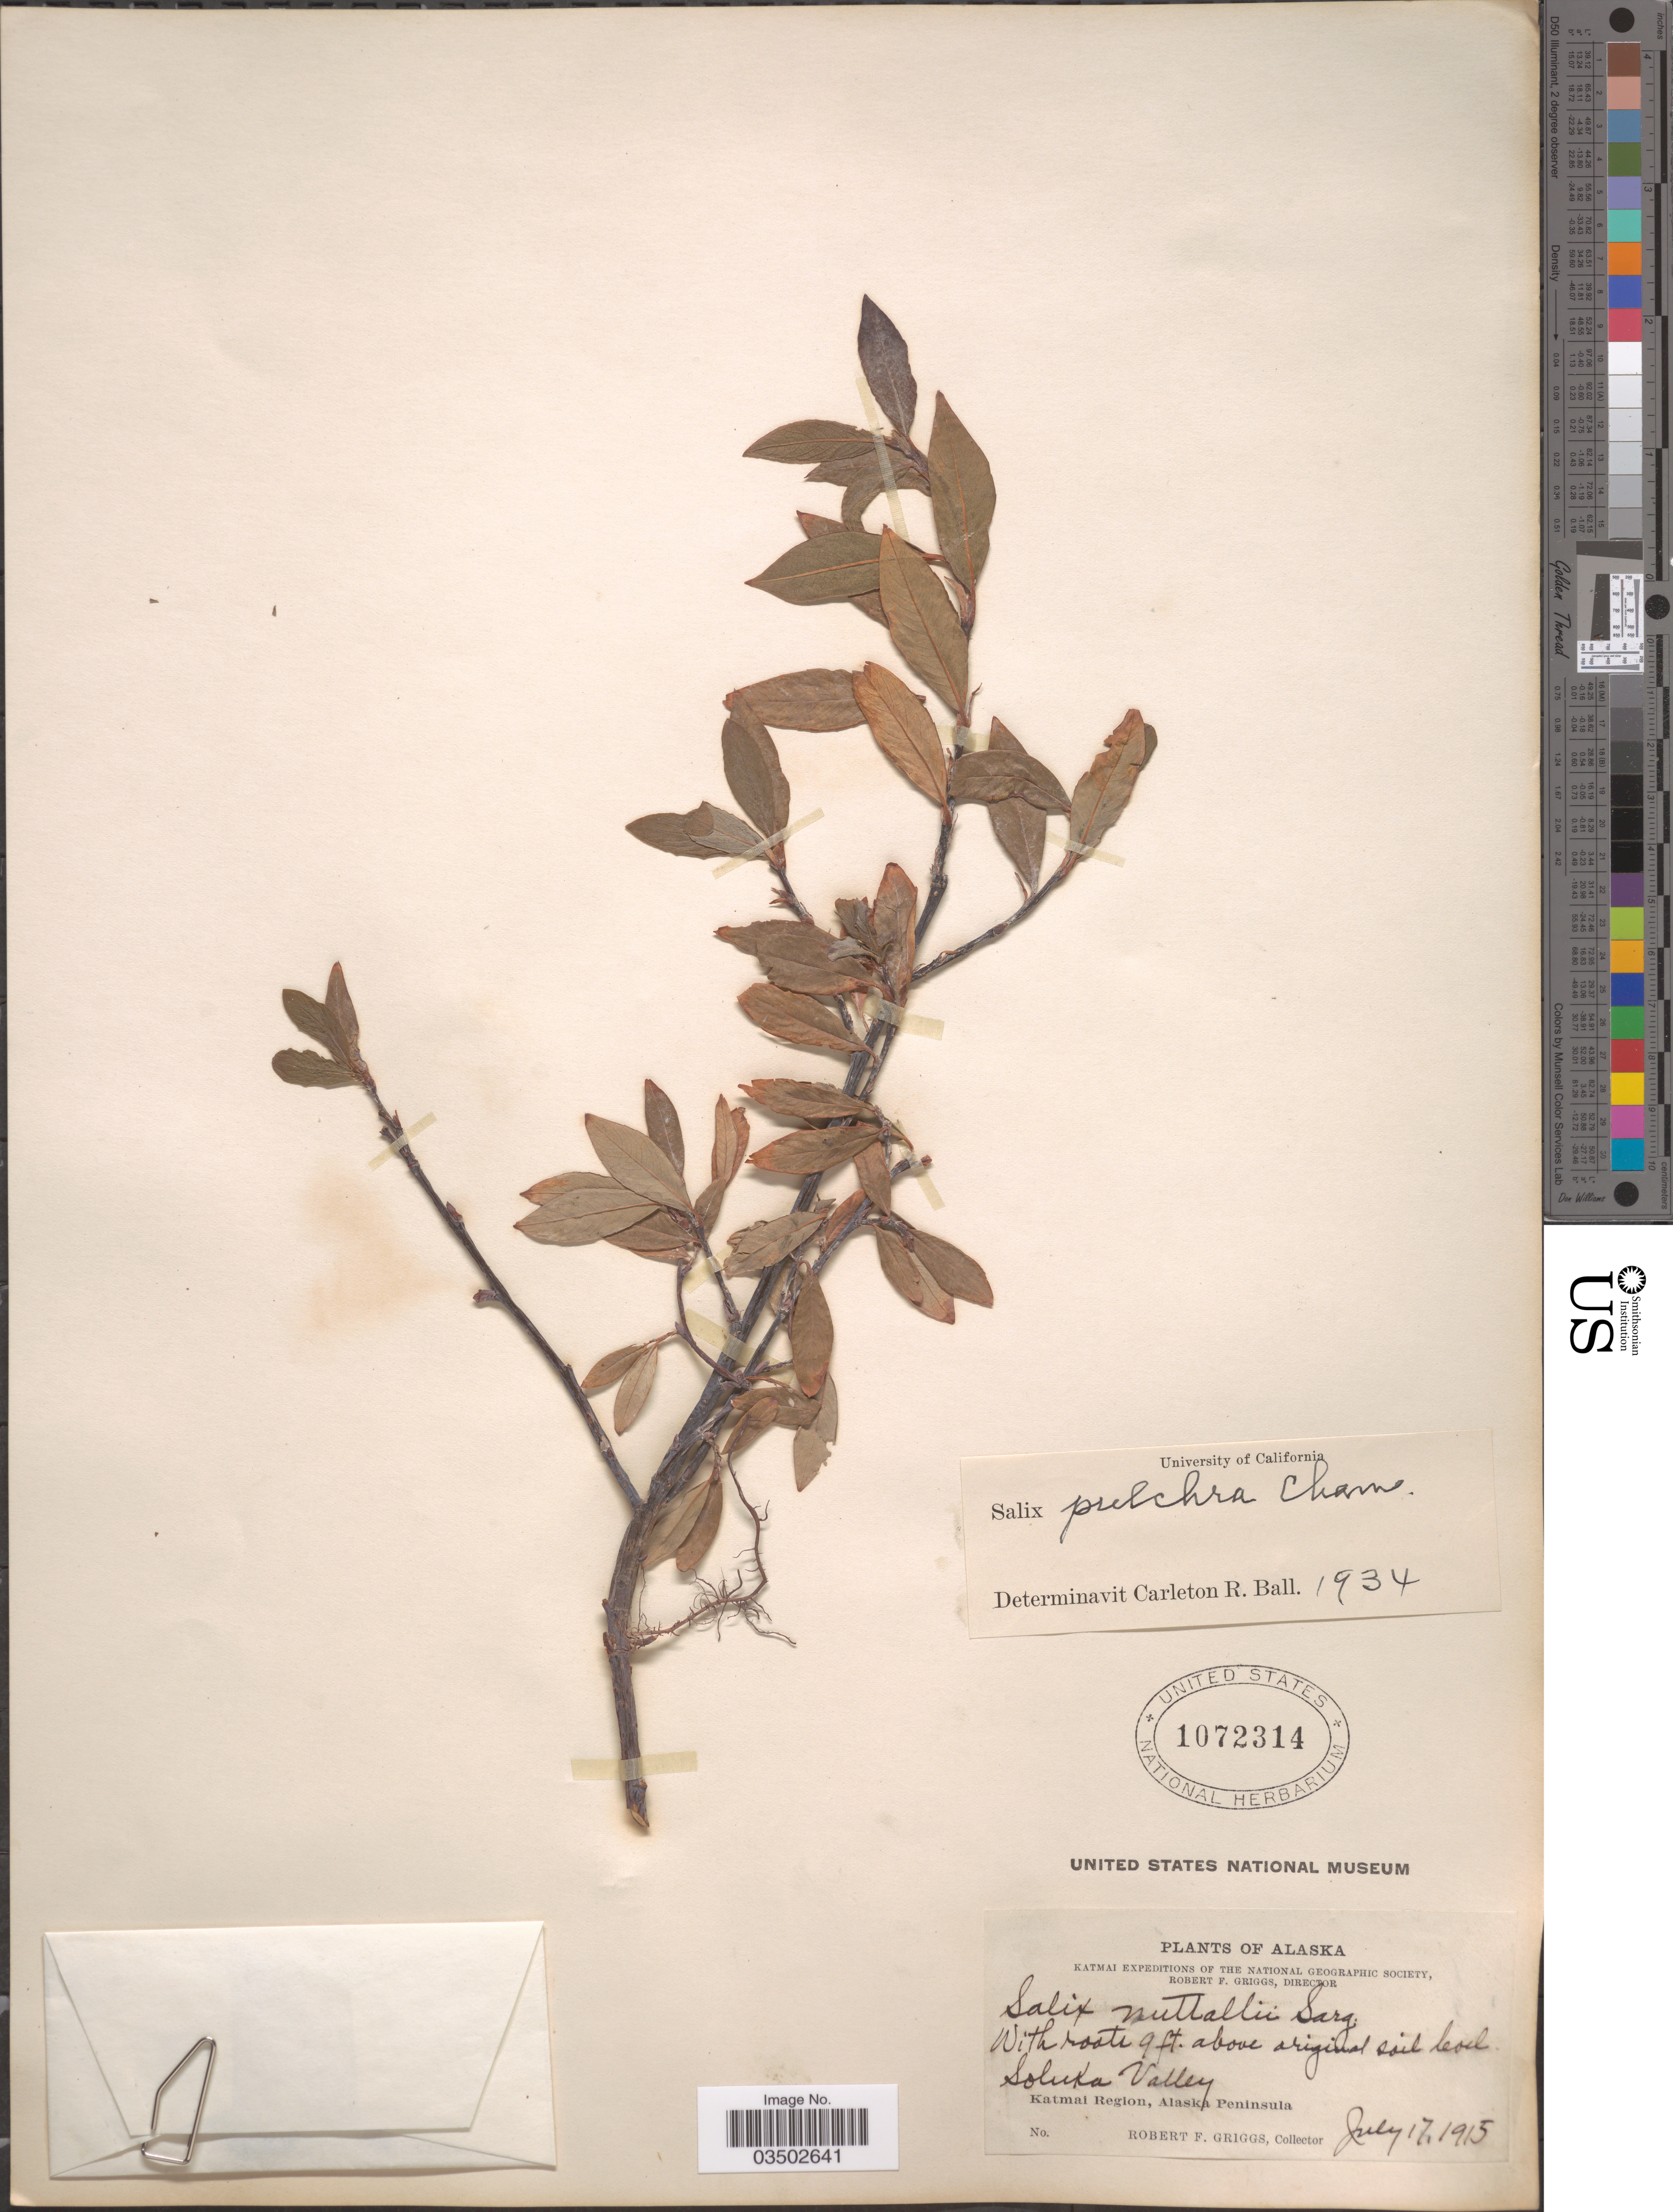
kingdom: Plantae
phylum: Tracheophyta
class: Magnoliopsida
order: Malpighiales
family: Salicaceae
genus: Salix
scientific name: Salix pulchra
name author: Cham.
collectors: R. F. Griggs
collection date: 1915-07-17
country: United States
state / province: Alaska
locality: Soluka Valley. Katmai Region, Alaska Peninsula.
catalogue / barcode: US 1072314